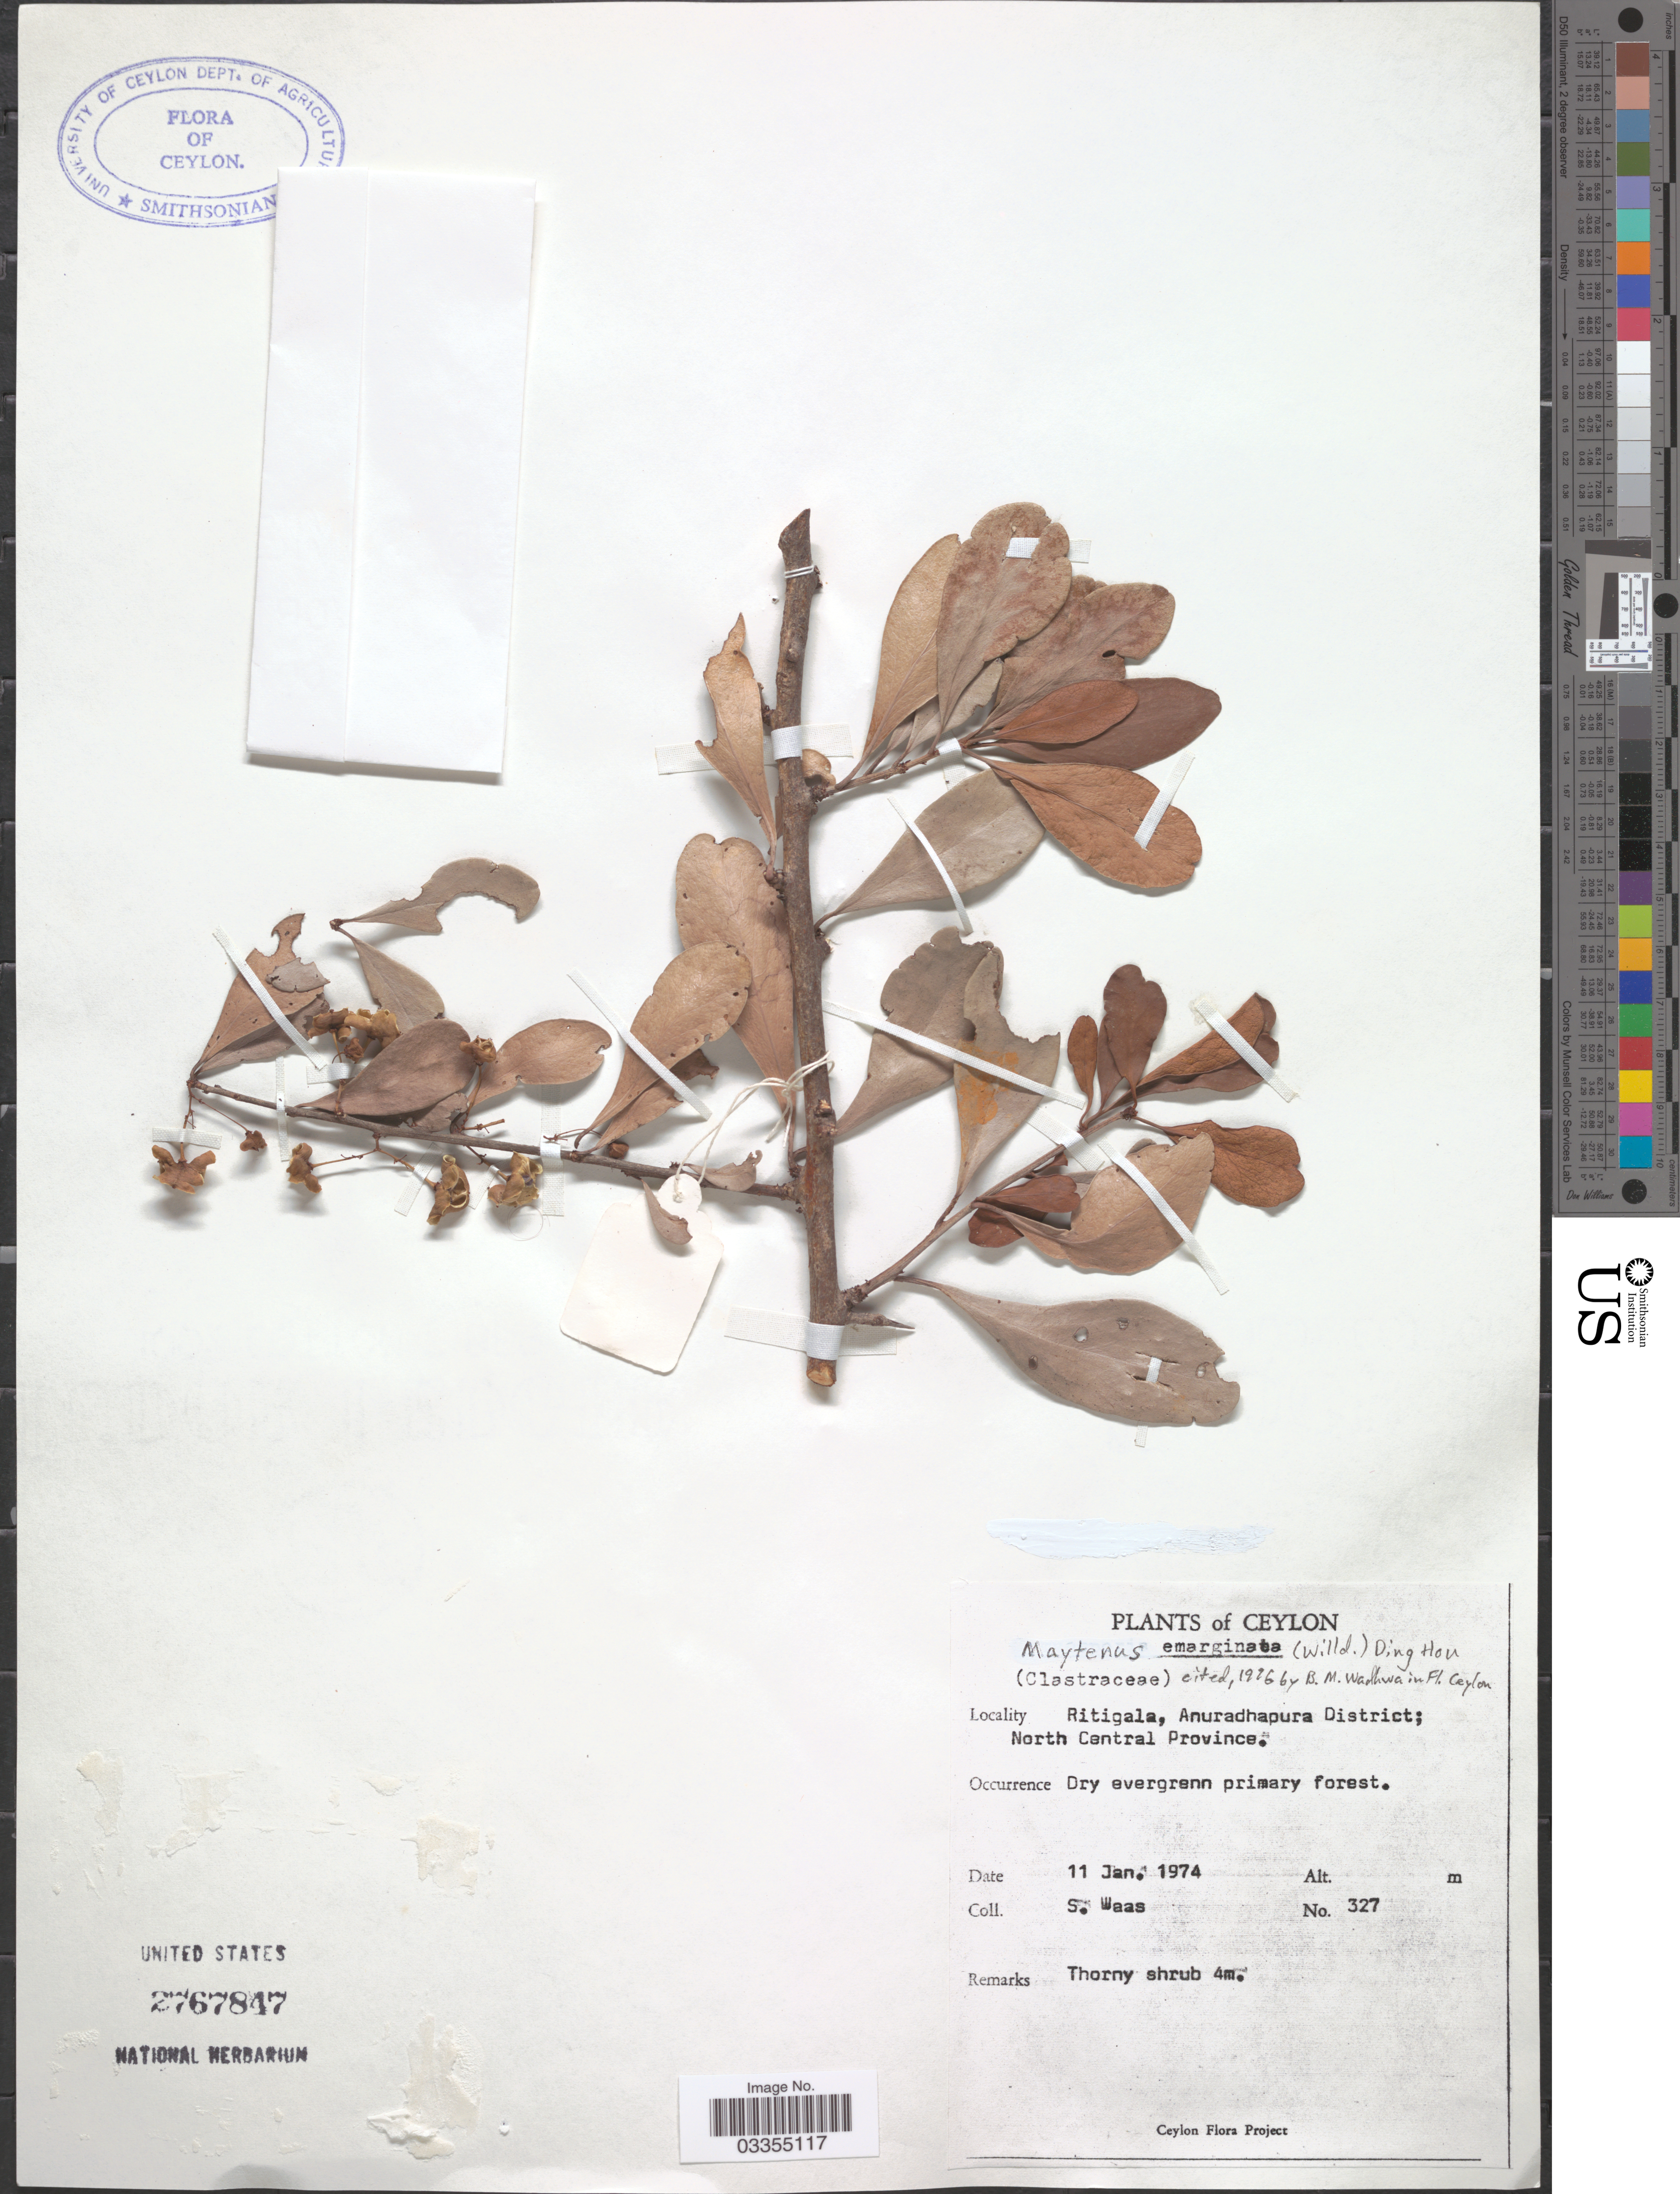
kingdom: Plantae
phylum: Tracheophyta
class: Magnoliopsida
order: Celastrales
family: Celastraceae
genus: Gymnosporia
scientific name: Gymnosporia emarginata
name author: (Willd.) Thwaites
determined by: Strong, Mark T., (BOT), Smithsonian Institution - National Museum of Natural History (UNITED STATES)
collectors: S. Waas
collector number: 327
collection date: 1974-01-11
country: Sri Lanka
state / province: Central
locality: Ceylon. Ritigala, Anuradhapura District; North Central Province.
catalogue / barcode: US 2767847